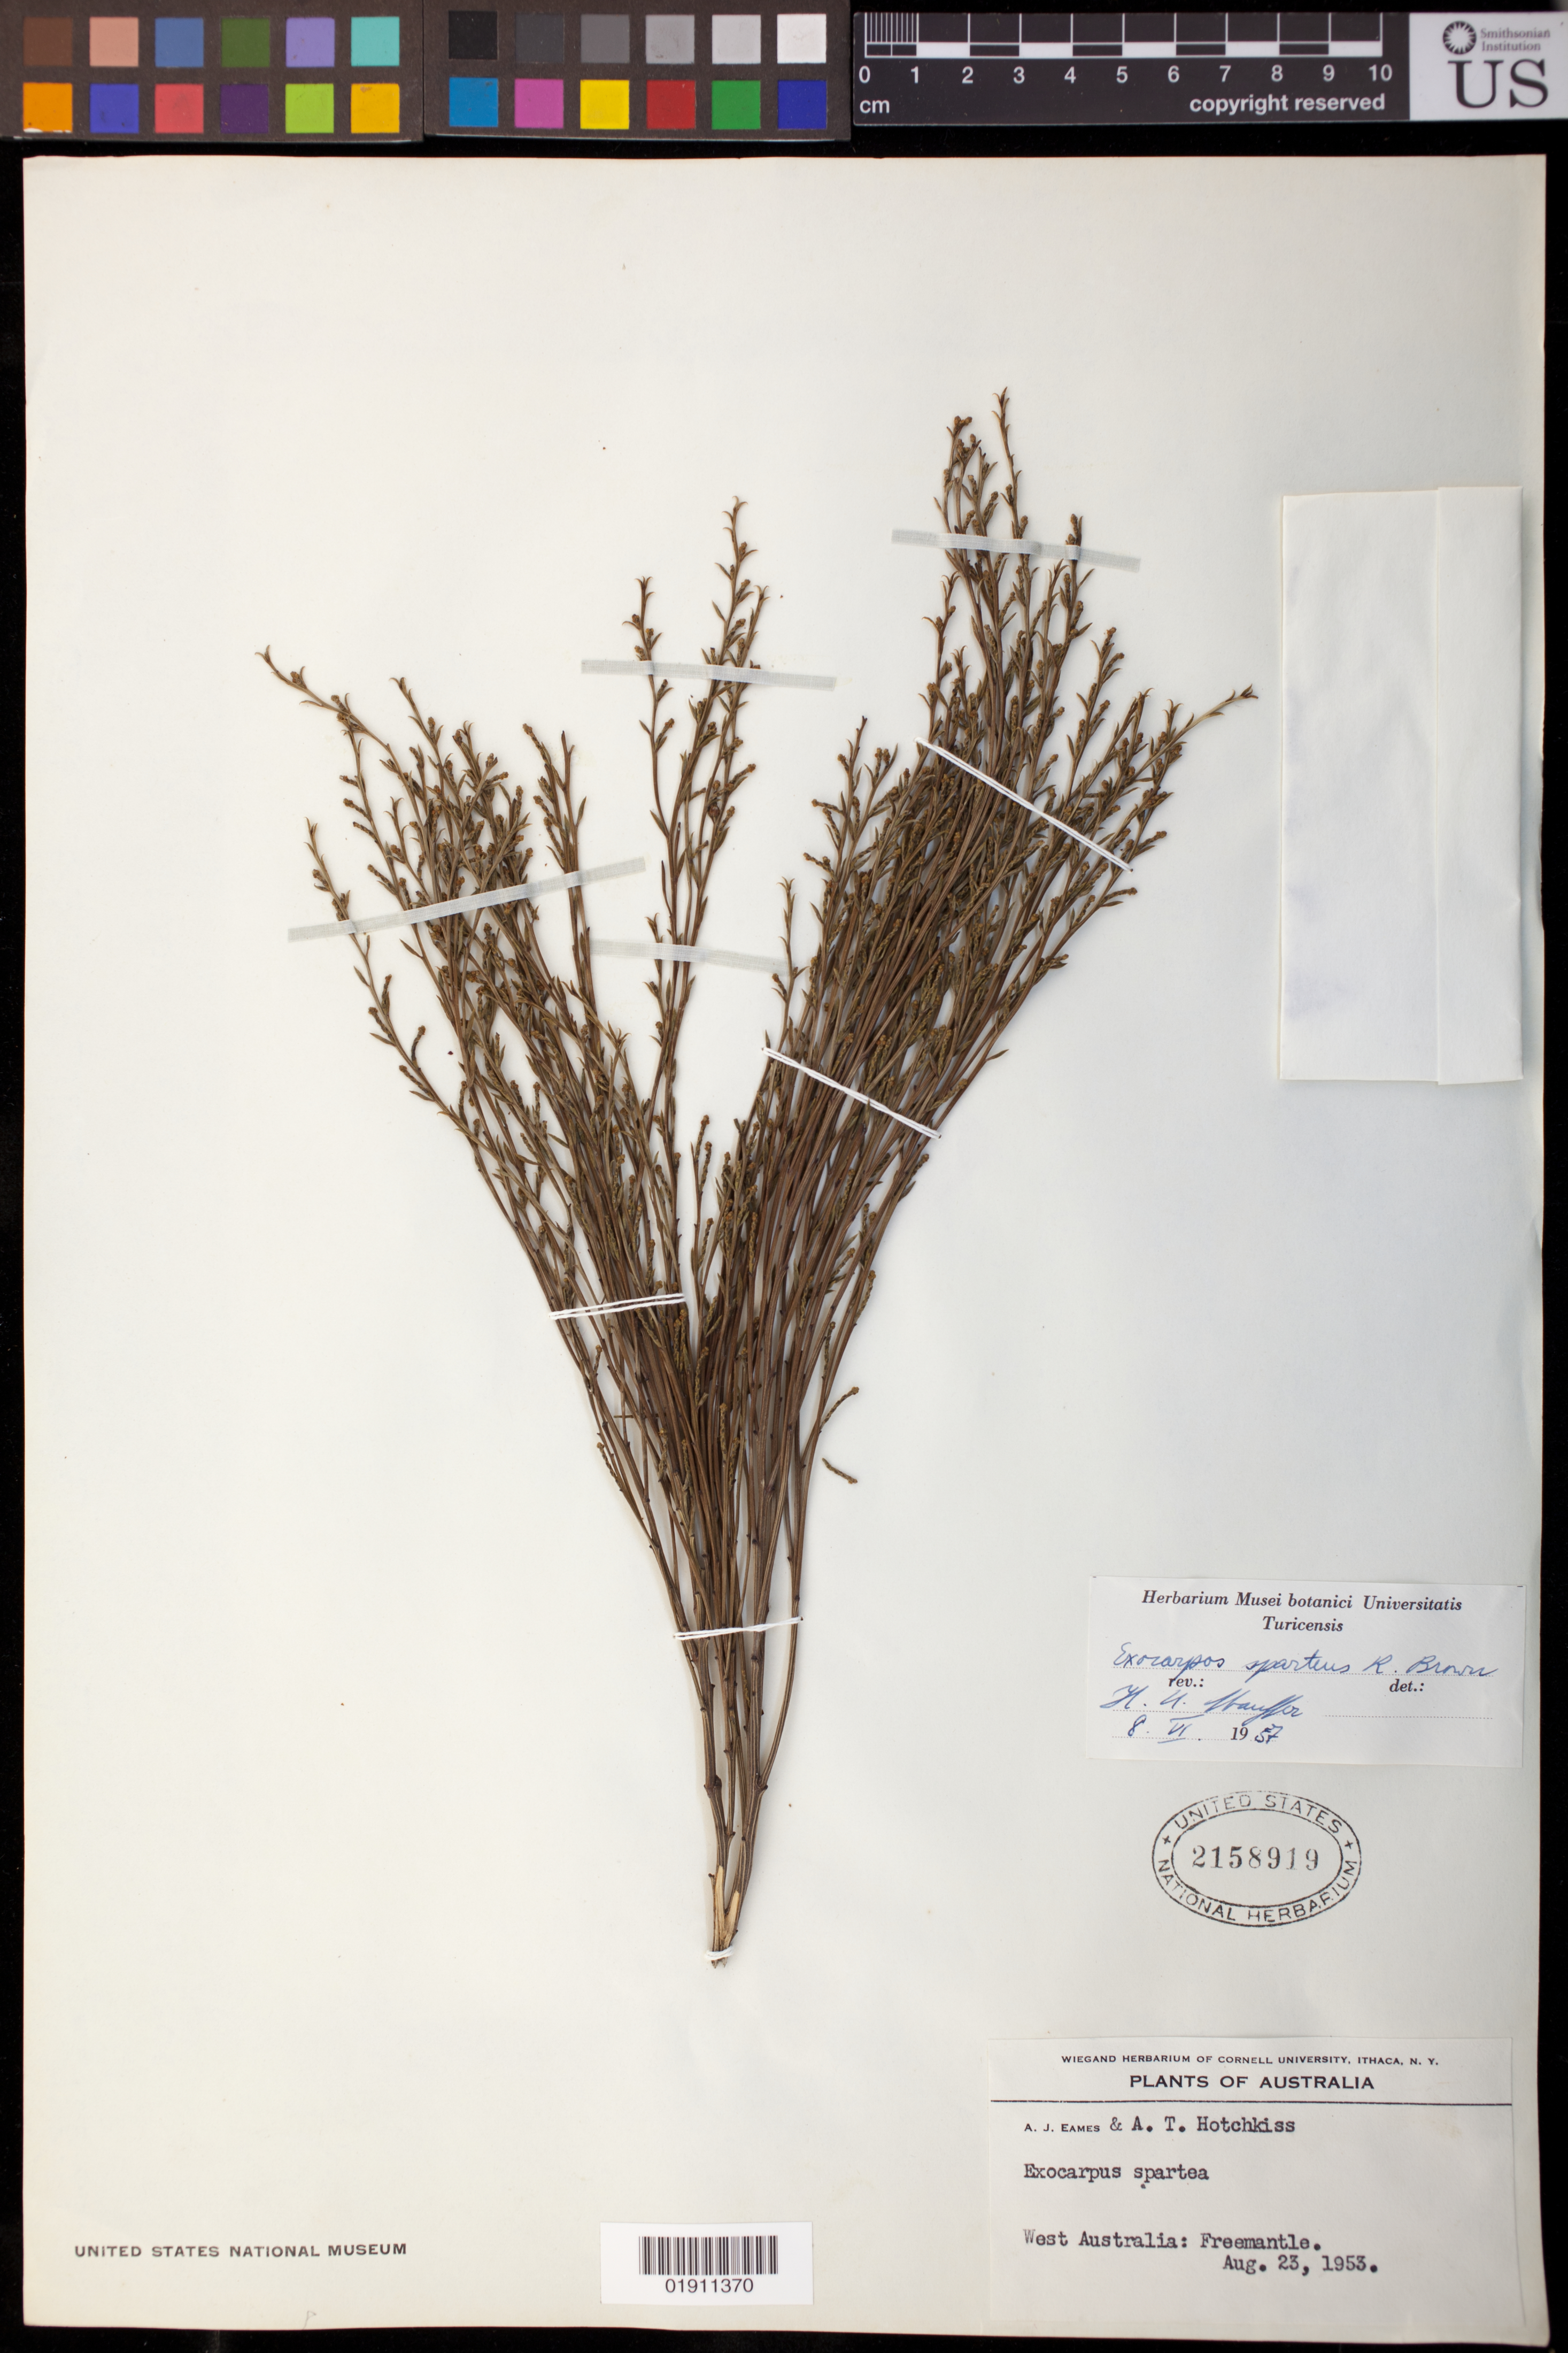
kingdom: Plantae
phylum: Tracheophyta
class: Magnoliopsida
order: Santalales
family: Santalaceae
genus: Exocarpos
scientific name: Exocarpos sparteus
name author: R. Br.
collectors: A. J. Eames & A. Hotchkiss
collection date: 1953-08-23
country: Australia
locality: West Australia: Freemantle [Fremantle]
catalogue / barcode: US 2158919